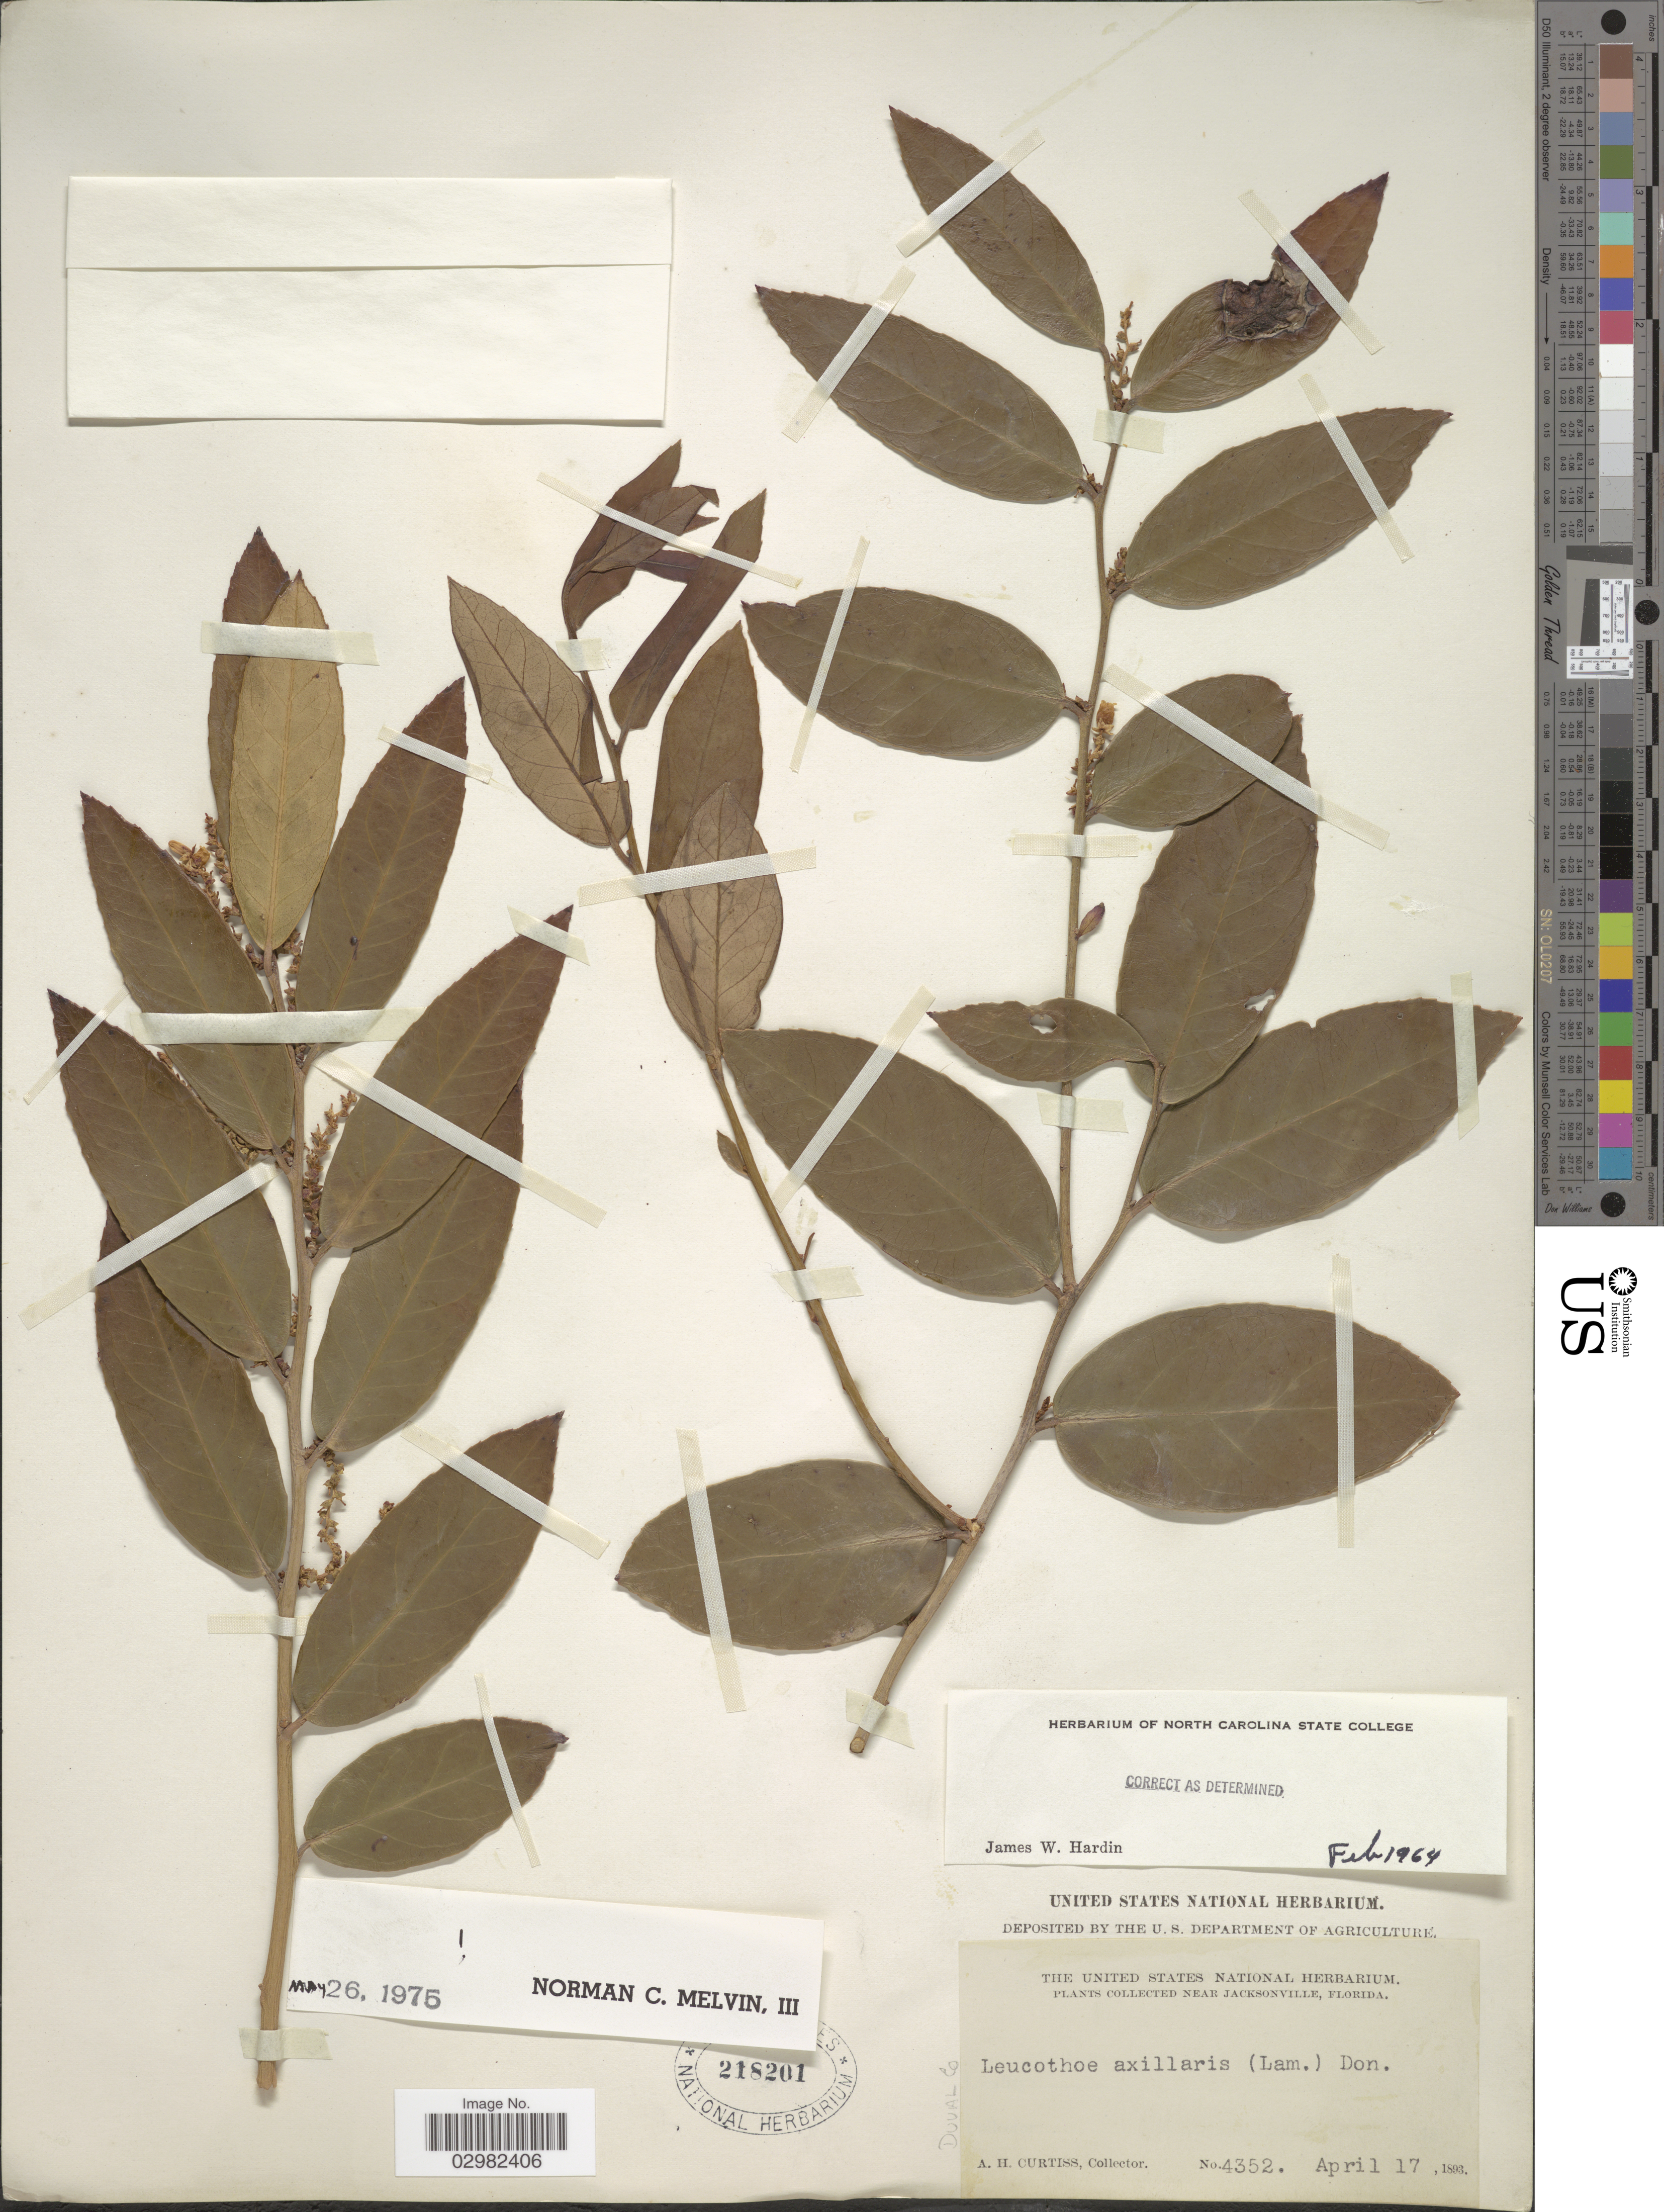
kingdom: Plantae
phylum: Tracheophyta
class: Magnoliopsida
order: Ericales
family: Ericaceae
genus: Leucothoe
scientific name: Leucothoë axillaris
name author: (Lam.) D. Don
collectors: A. H. Curtiss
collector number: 4352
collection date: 1893-04-17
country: United States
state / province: Florida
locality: Near Jacksonville.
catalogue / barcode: US 218201